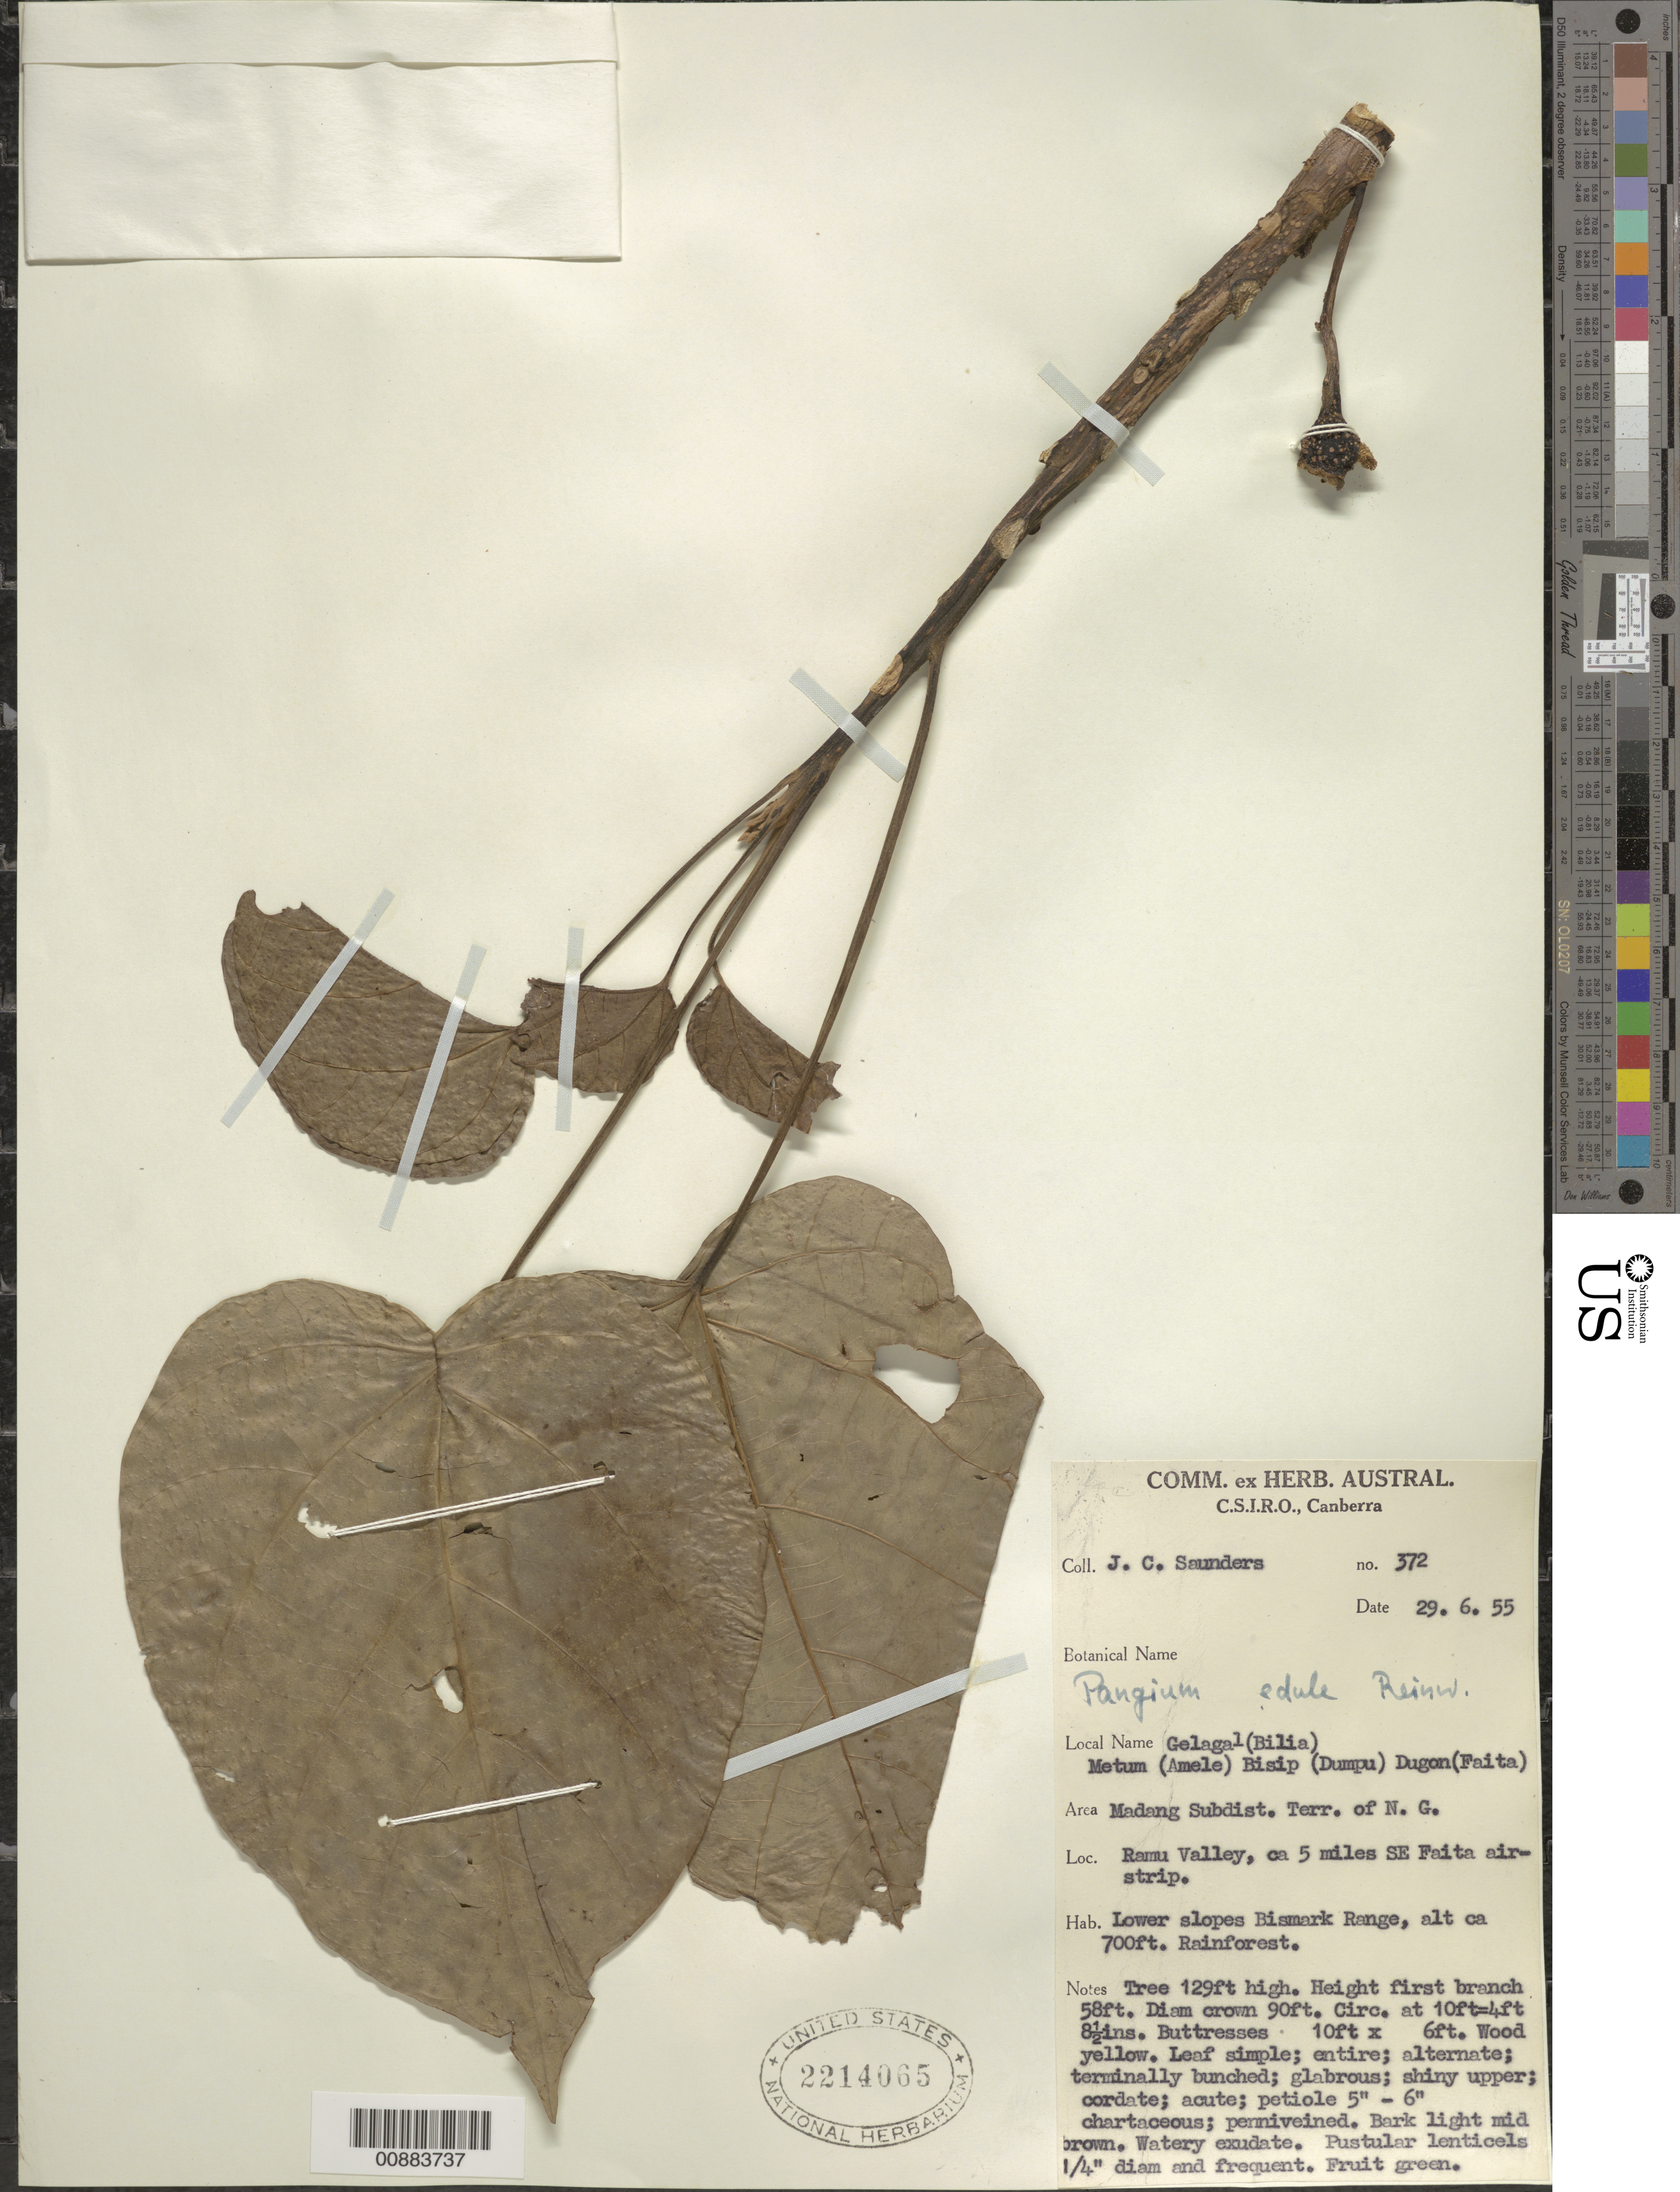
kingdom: Plantae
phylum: Tracheophyta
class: Magnoliopsida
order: Malpighiales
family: Achariaceae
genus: Pangium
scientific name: Pangium edule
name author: Reinw.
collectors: J. C. Saunders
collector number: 372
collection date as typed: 29 Jun 1955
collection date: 1955-06-29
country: Papua New Guinea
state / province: Madang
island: New Guinea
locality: Territory of New Guinea. Madang subdistrict. Ramu Valley, ca 5 miles SE Faita airstrip. Lower slopes Bismark Range.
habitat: Rainforest.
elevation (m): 213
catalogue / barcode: US 2214065